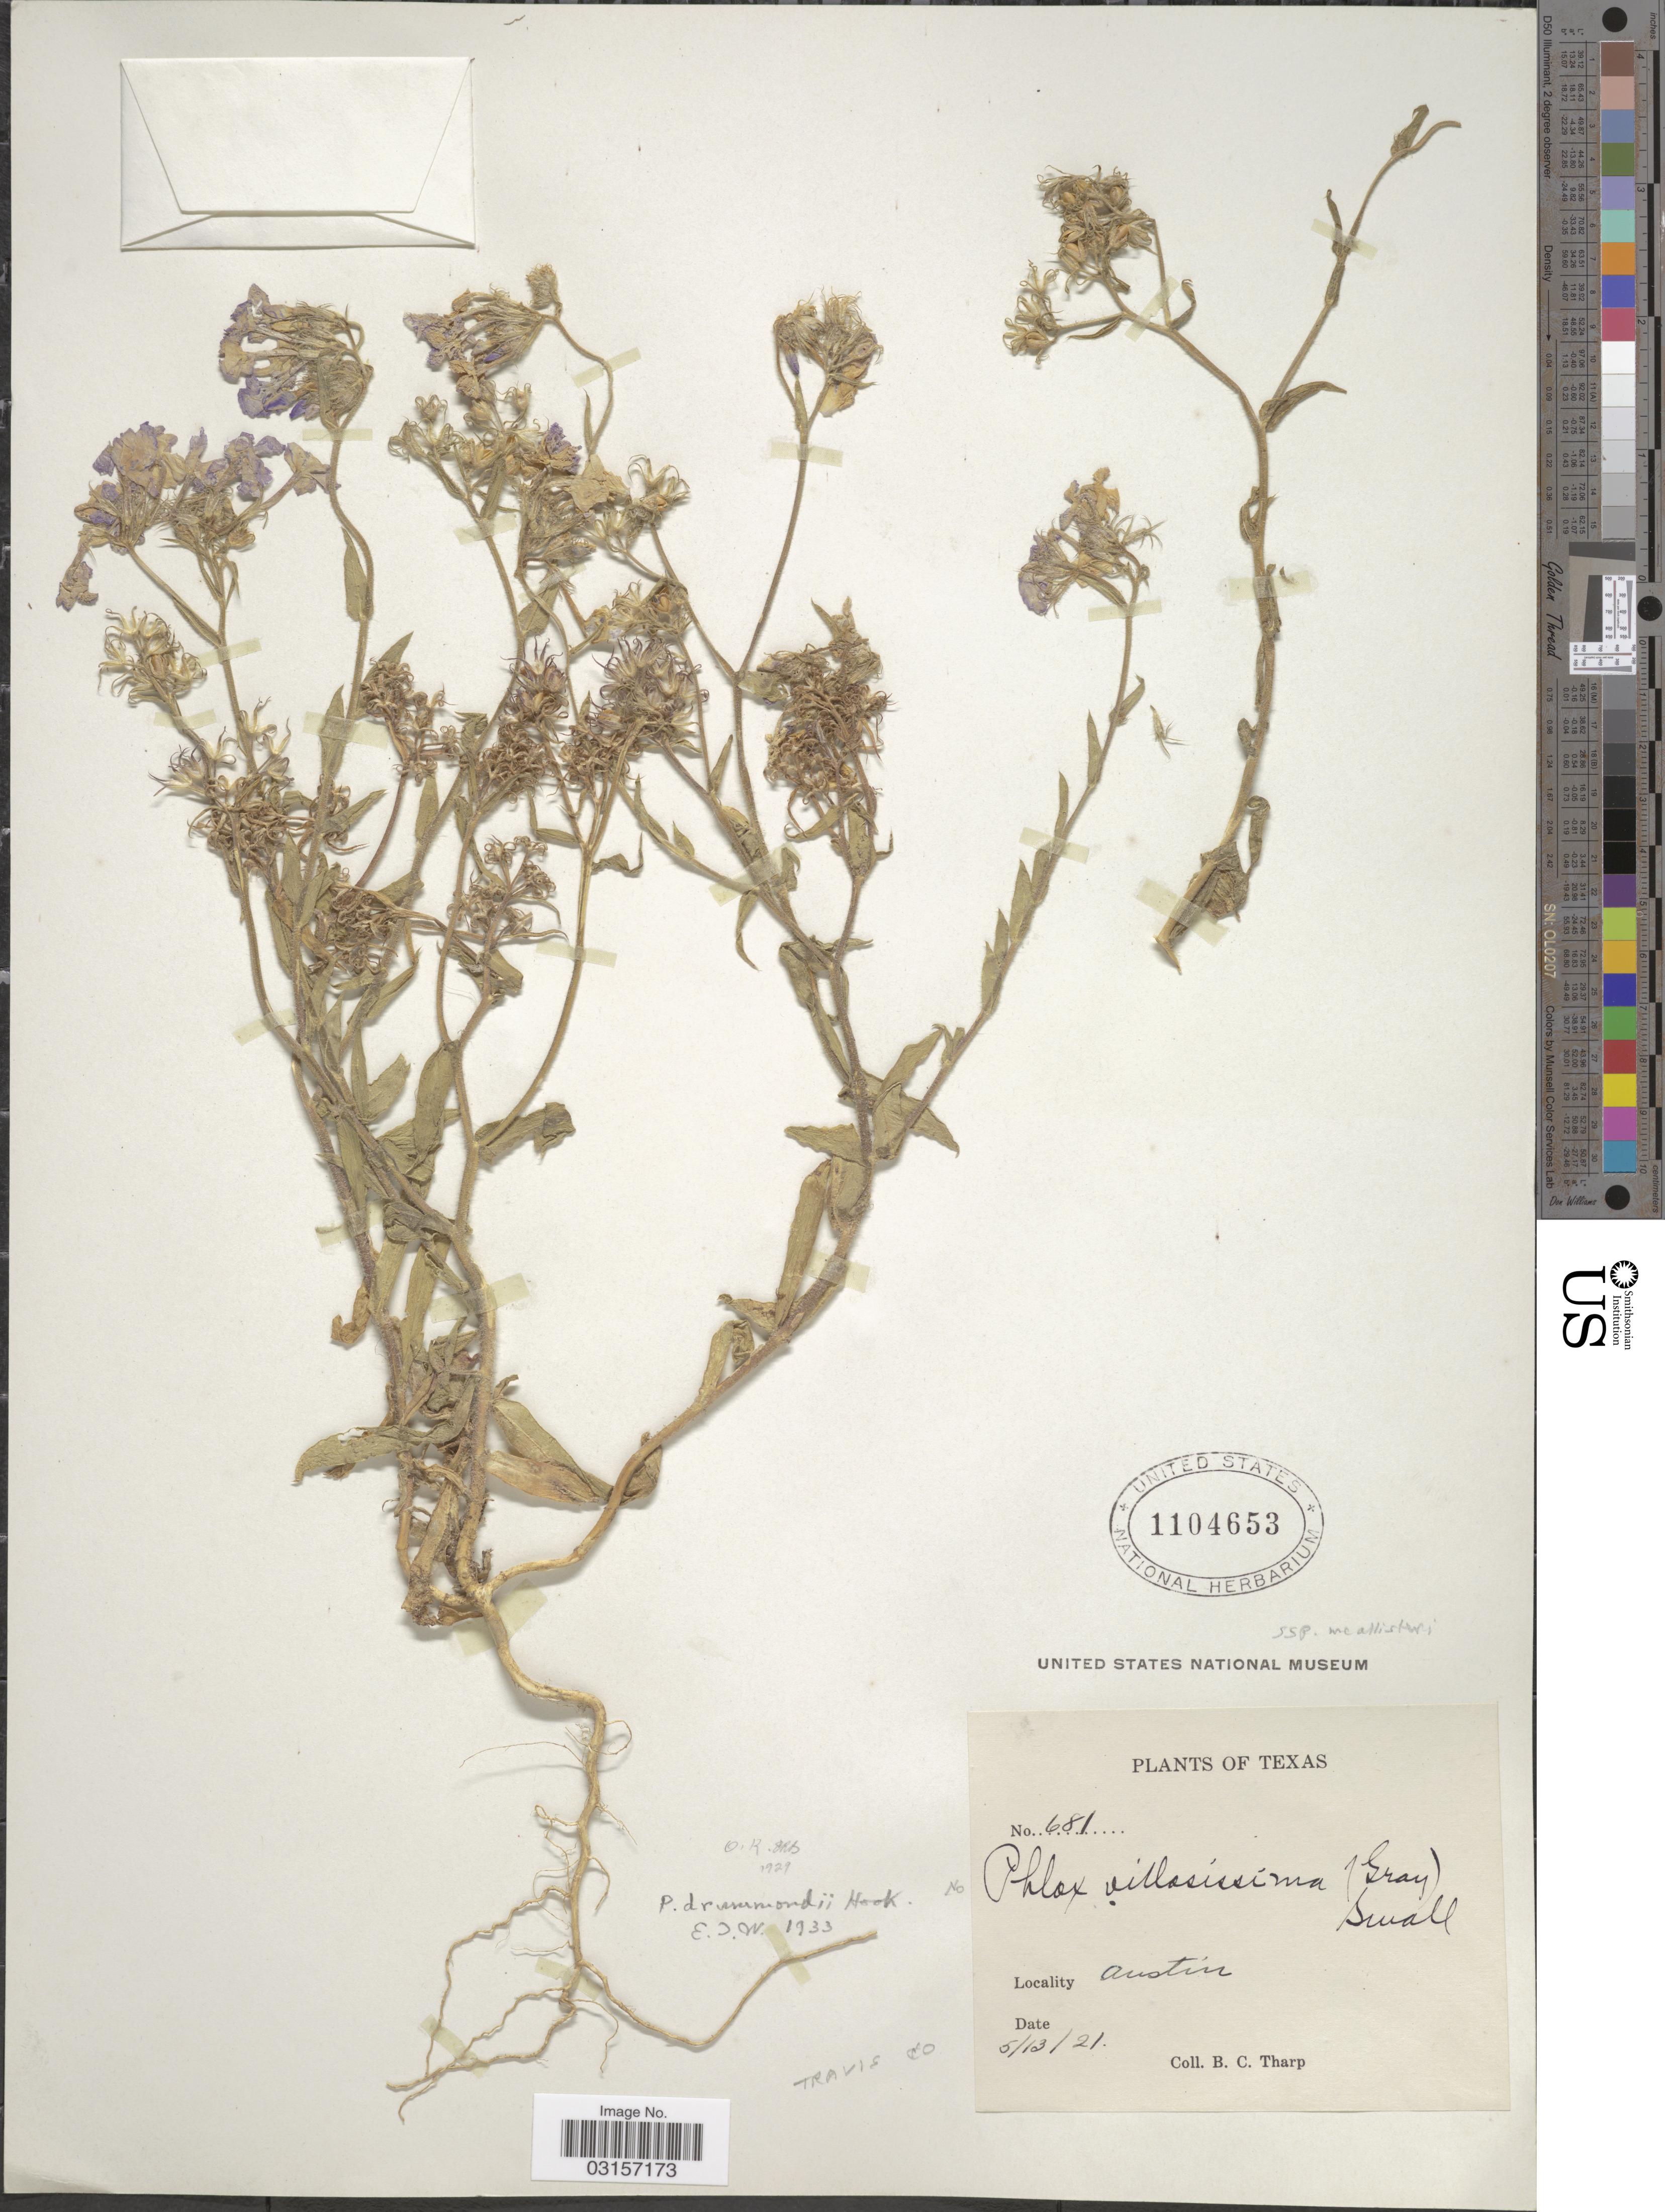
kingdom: Plantae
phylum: Tracheophyta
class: Magnoliopsida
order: Ericales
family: Polemoniaceae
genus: Phlox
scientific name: Phlox drummondii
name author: Hook.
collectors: B. C. Tharp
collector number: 681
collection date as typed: Transcribed d/m/y: 13/5/21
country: United States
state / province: Texas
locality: Austin, Travis Co.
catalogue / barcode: US 1104653